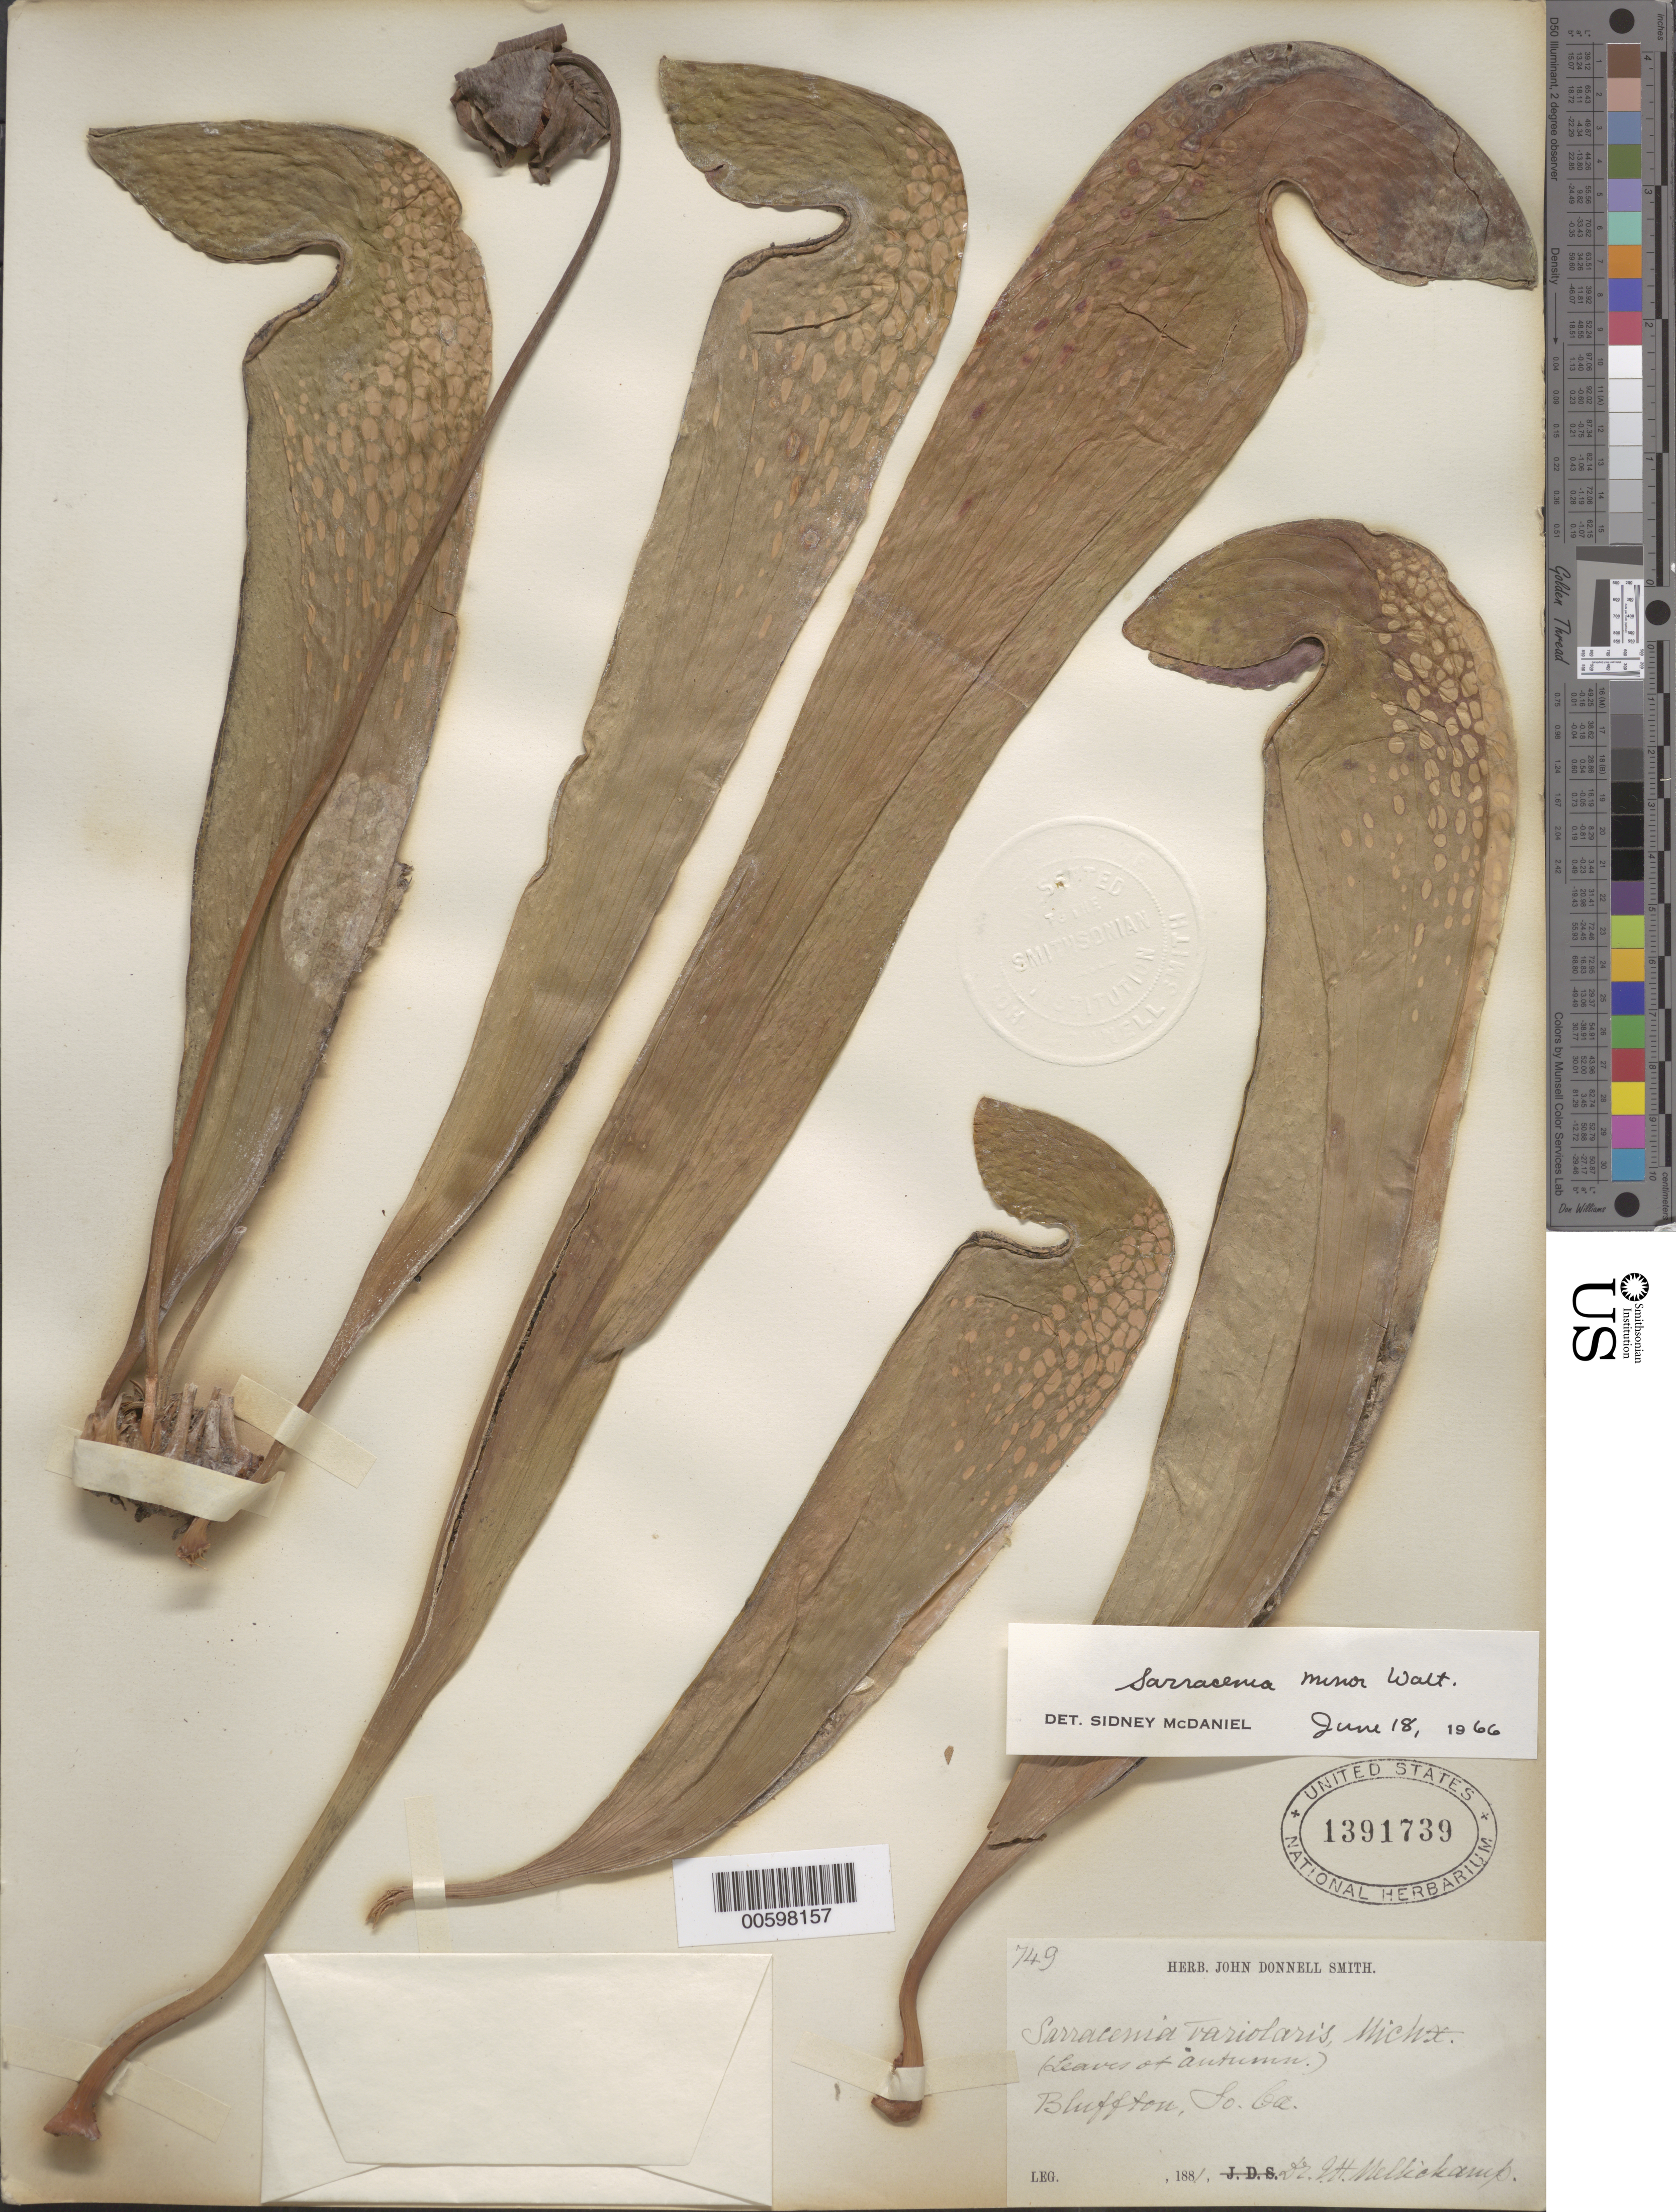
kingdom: Plantae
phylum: Tracheophyta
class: Magnoliopsida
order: Ericales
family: Sarraceniaceae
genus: Sarracenia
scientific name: Sarracenia minor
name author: Walter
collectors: J. H. Mellichamp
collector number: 749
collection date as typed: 1881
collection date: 1881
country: United States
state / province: South Carolina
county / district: Beaufort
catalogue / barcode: US 1391739